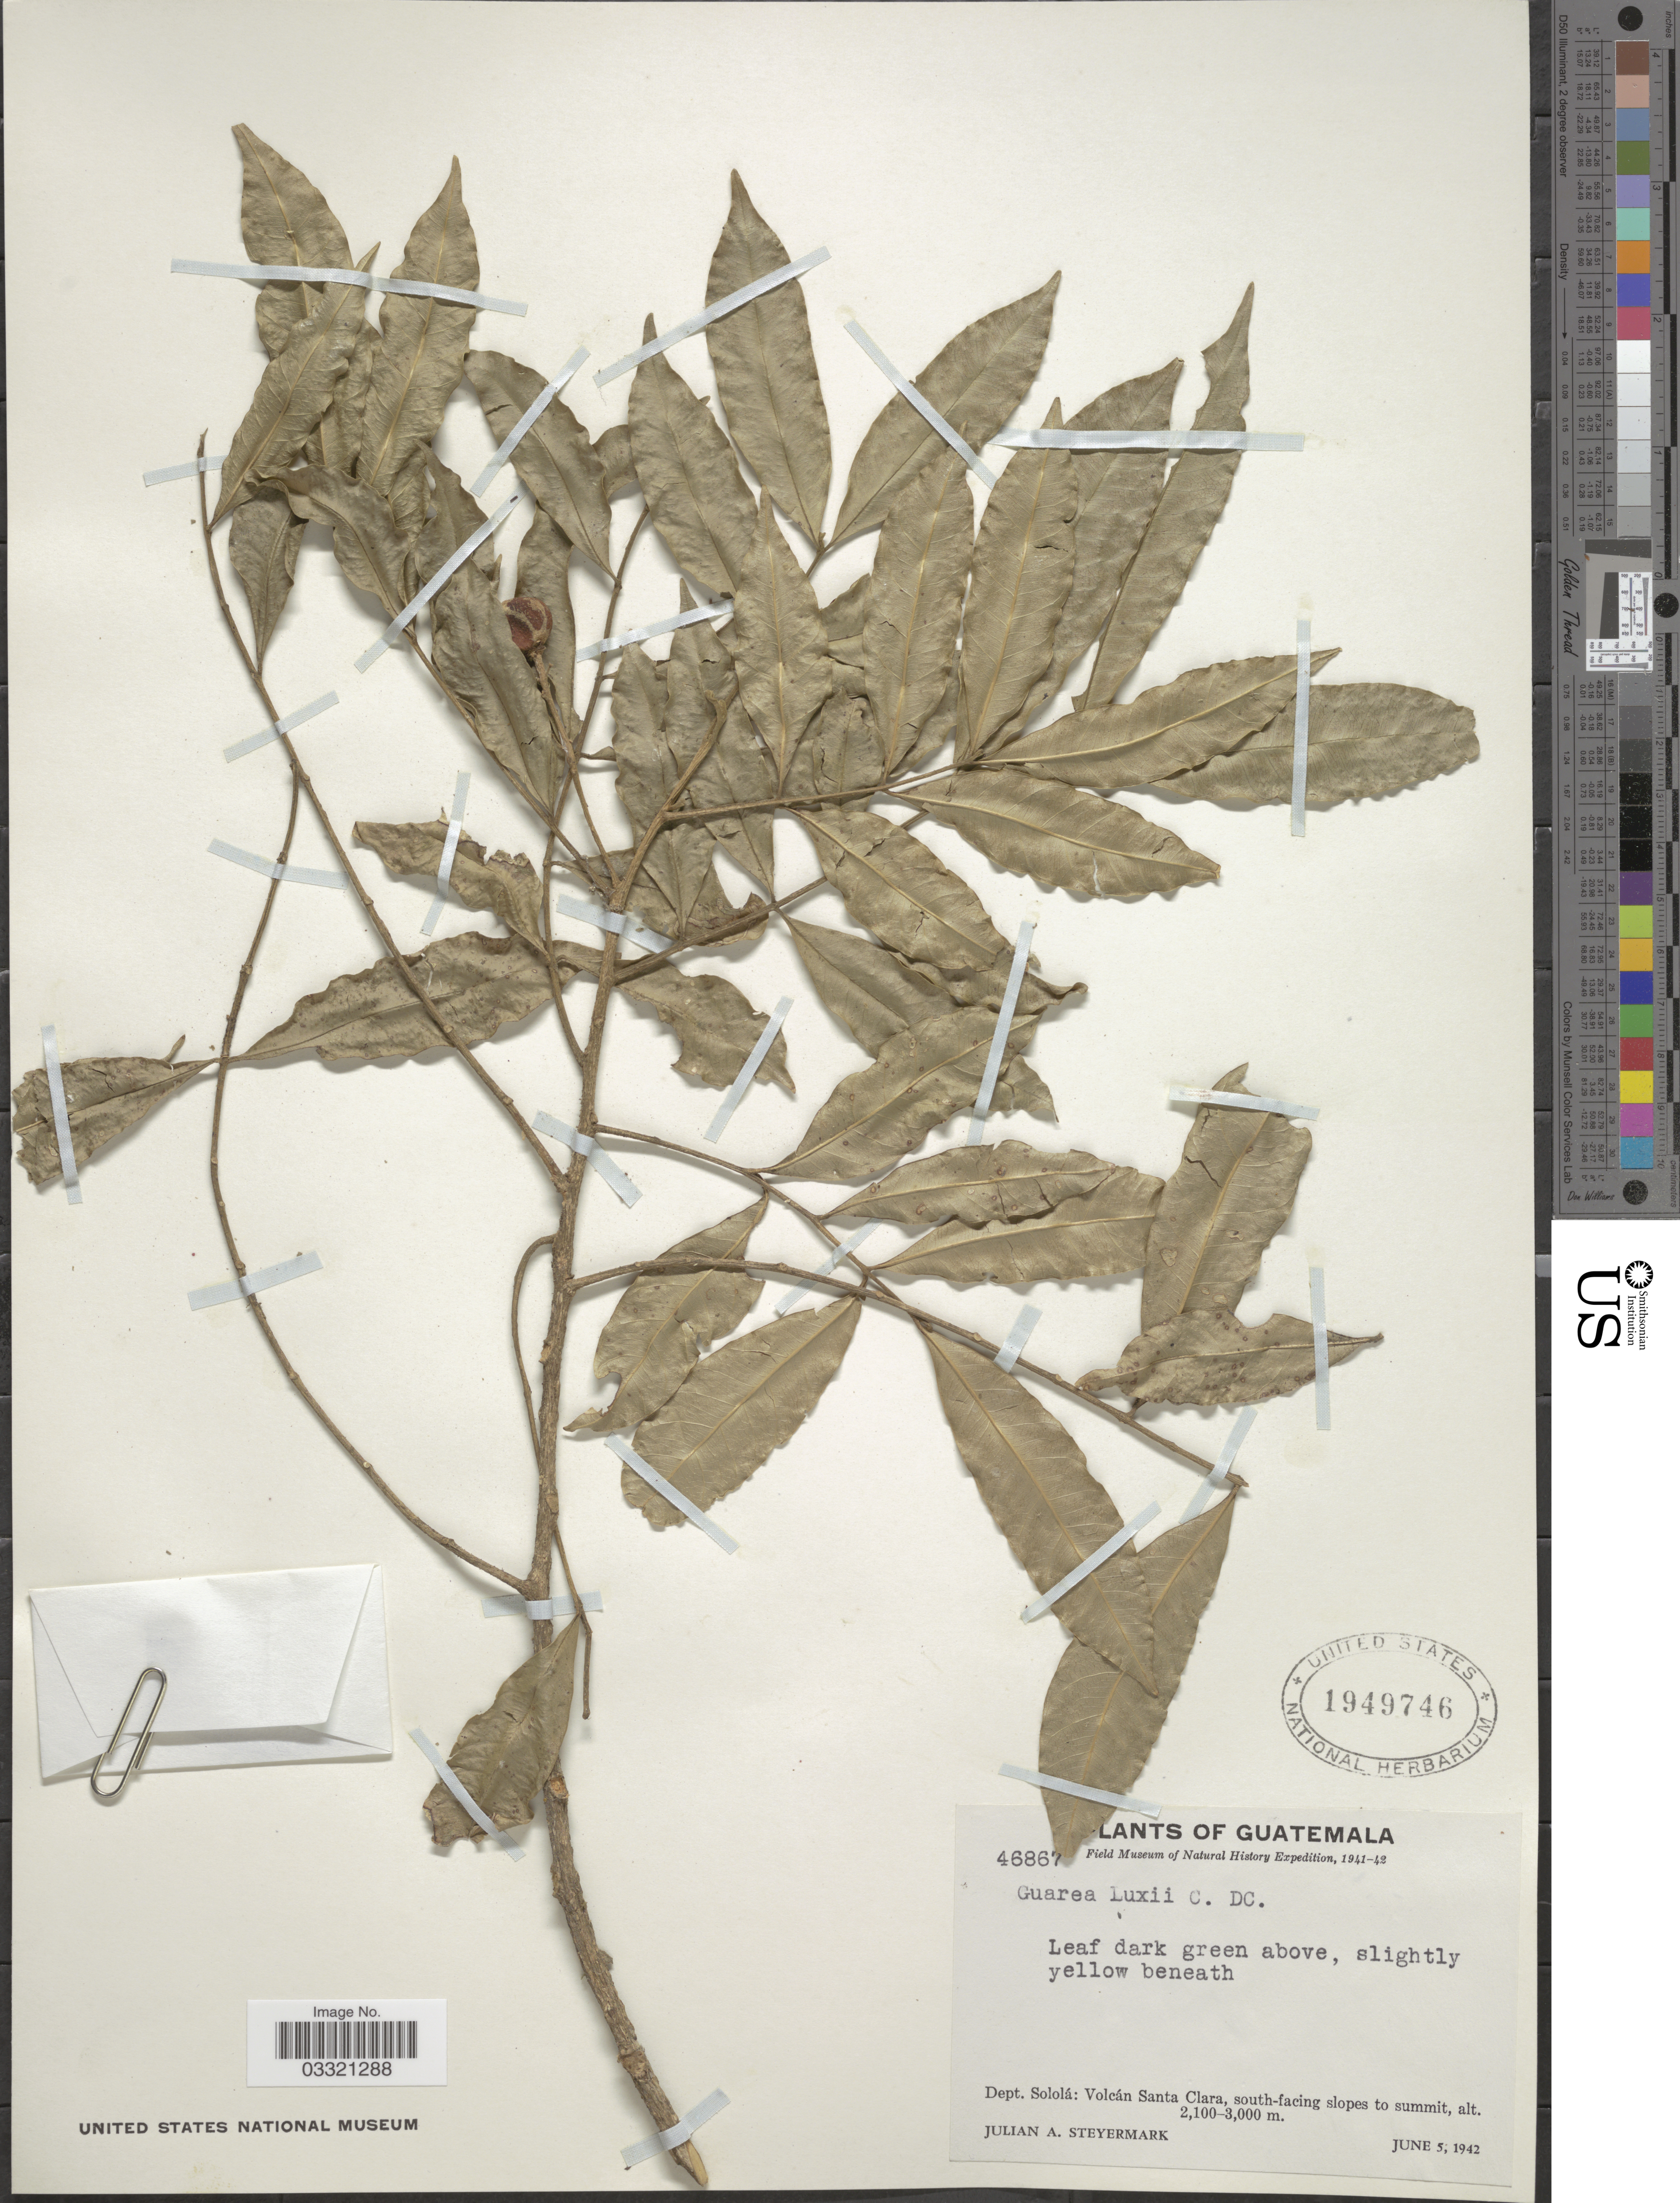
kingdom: Plantae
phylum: Tracheophyta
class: Magnoliopsida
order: Sapindales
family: Meliaceae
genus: Guarea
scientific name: Guarea luxii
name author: C. DC.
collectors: J. Steyermark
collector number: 46867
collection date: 1942-06-05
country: Guatemala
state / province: Sololá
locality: Dept. Sololá: Volcán Santa Clara, south-facing slopes to summit.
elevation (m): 2100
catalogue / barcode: US 1949746